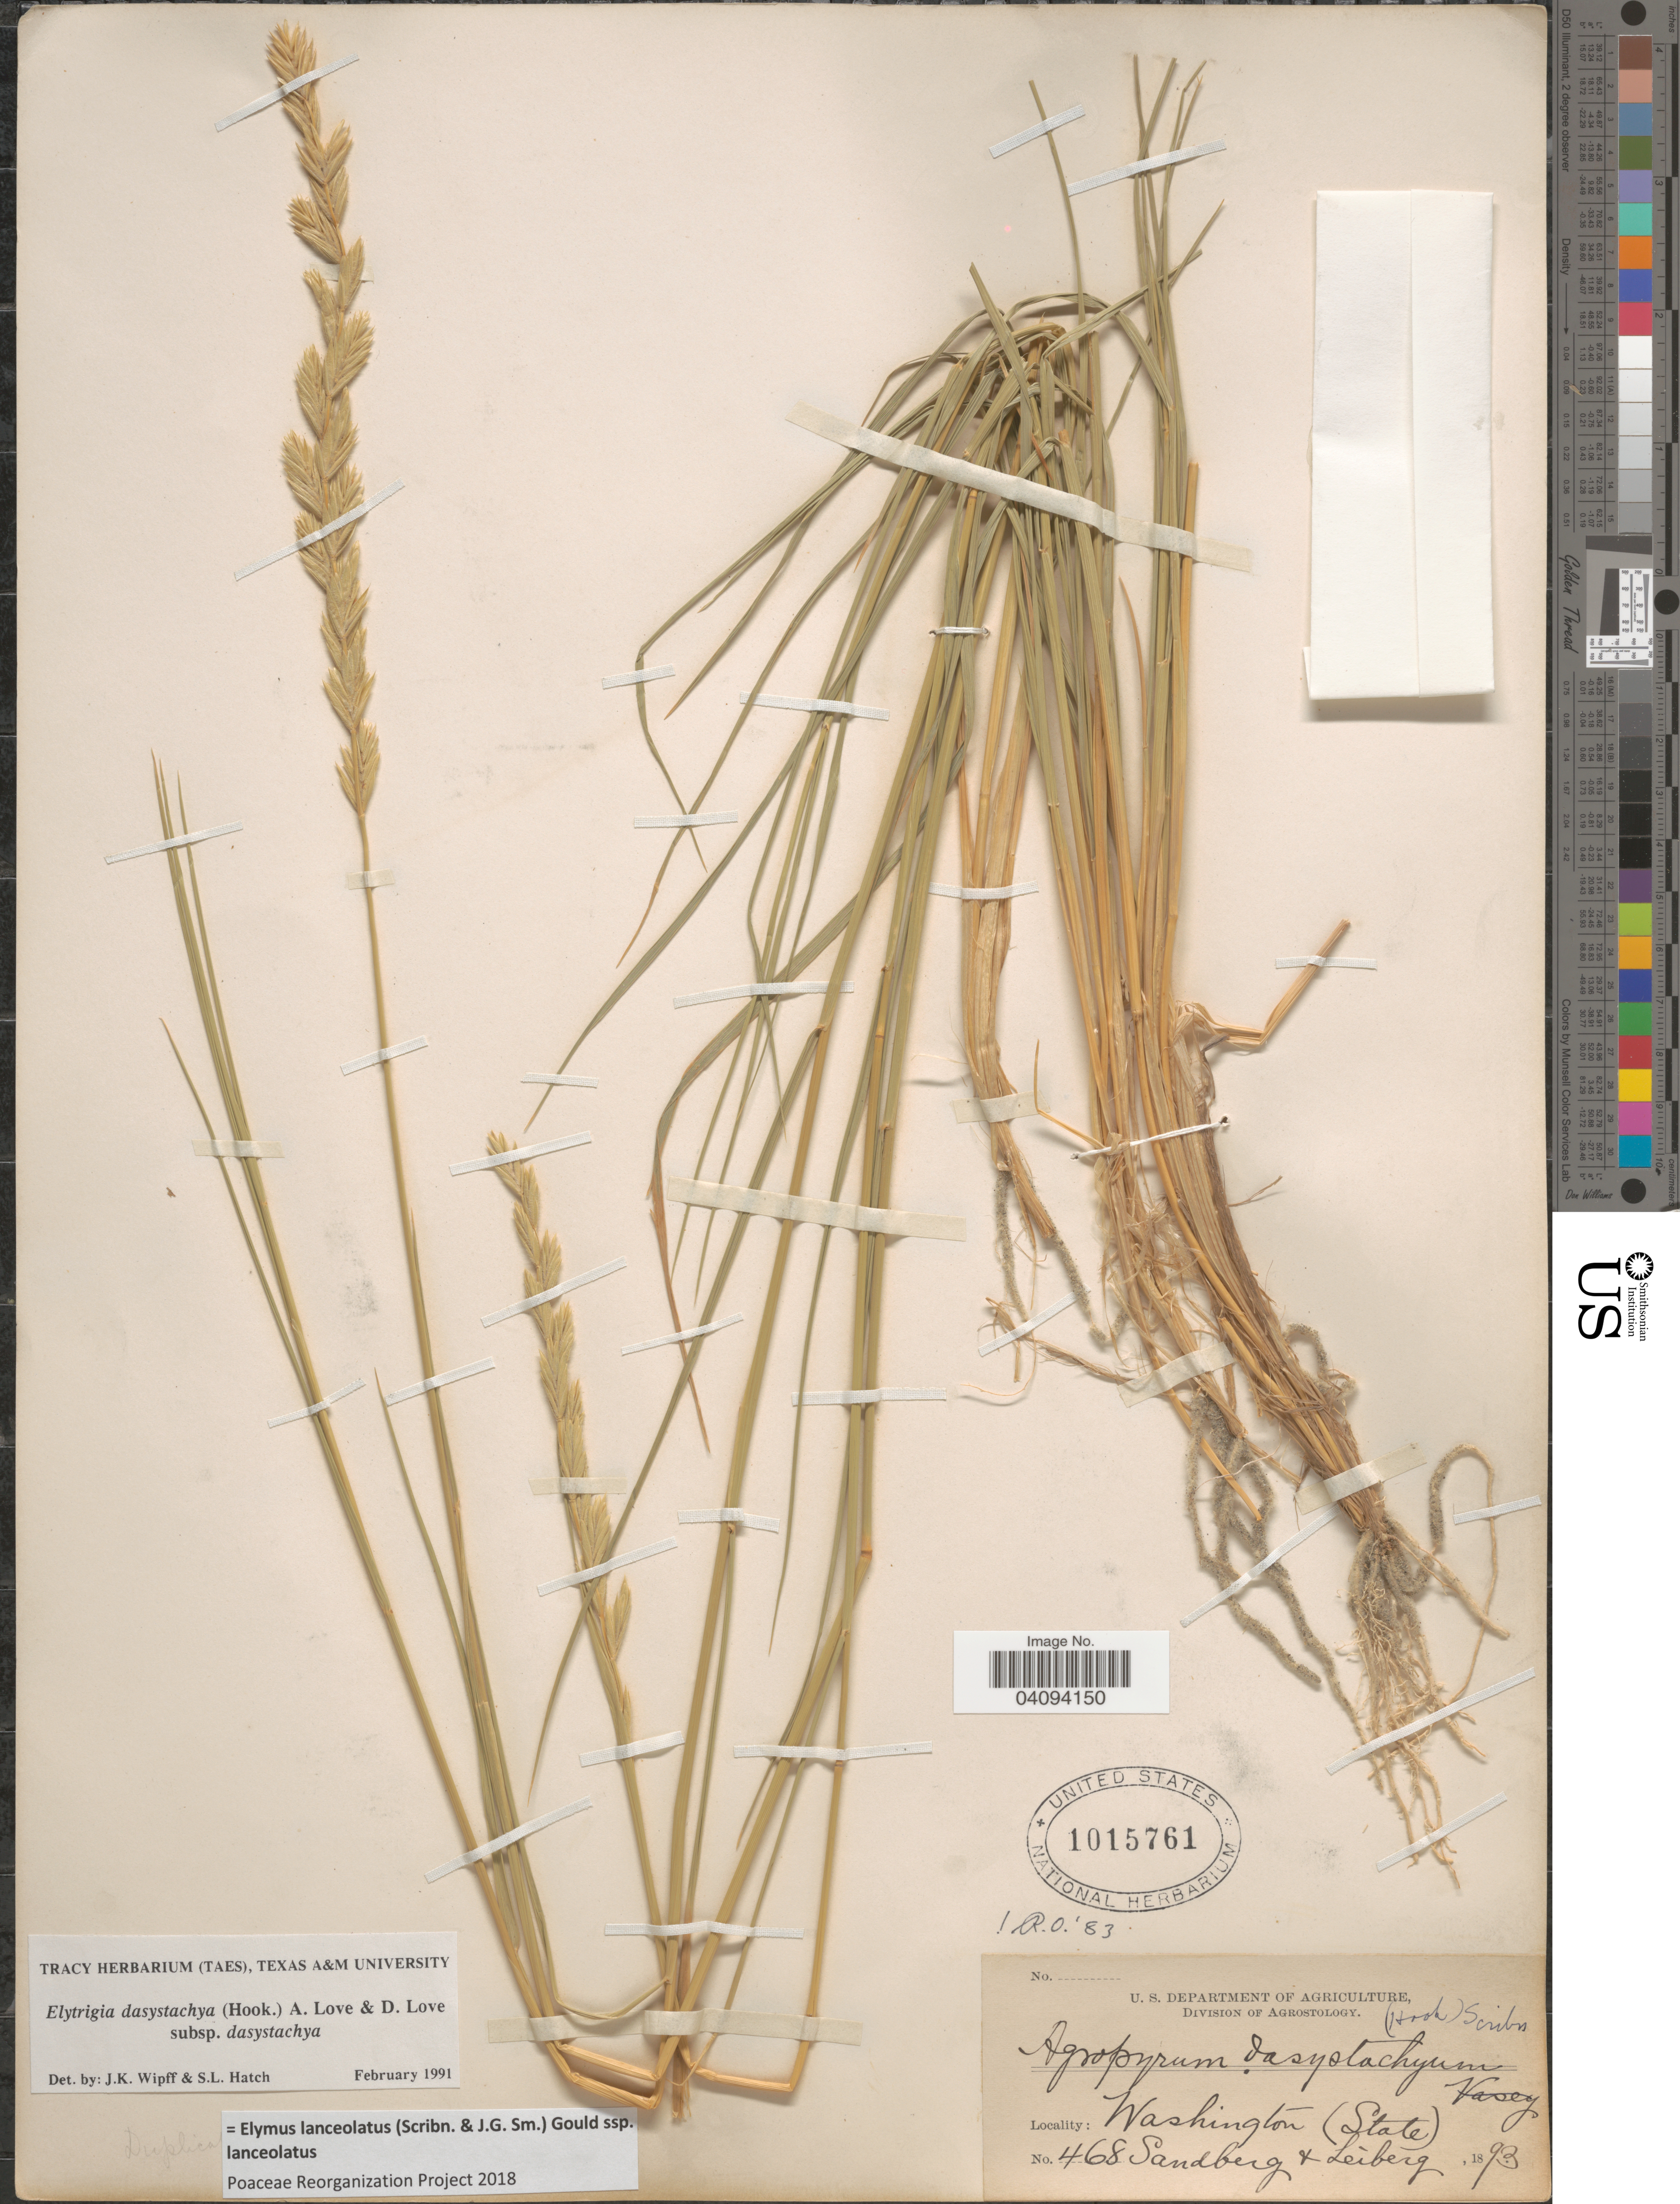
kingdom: Plantae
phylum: Tracheophyta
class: Liliopsida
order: Poales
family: Poaceae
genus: Elymus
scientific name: Elymus lanceolatus subsp. lanceolatus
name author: (Scribn. & J.G. Sm.) Gould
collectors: Sandberg & -. Leiberg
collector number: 468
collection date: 1893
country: United States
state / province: Washington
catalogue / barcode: US 1015761